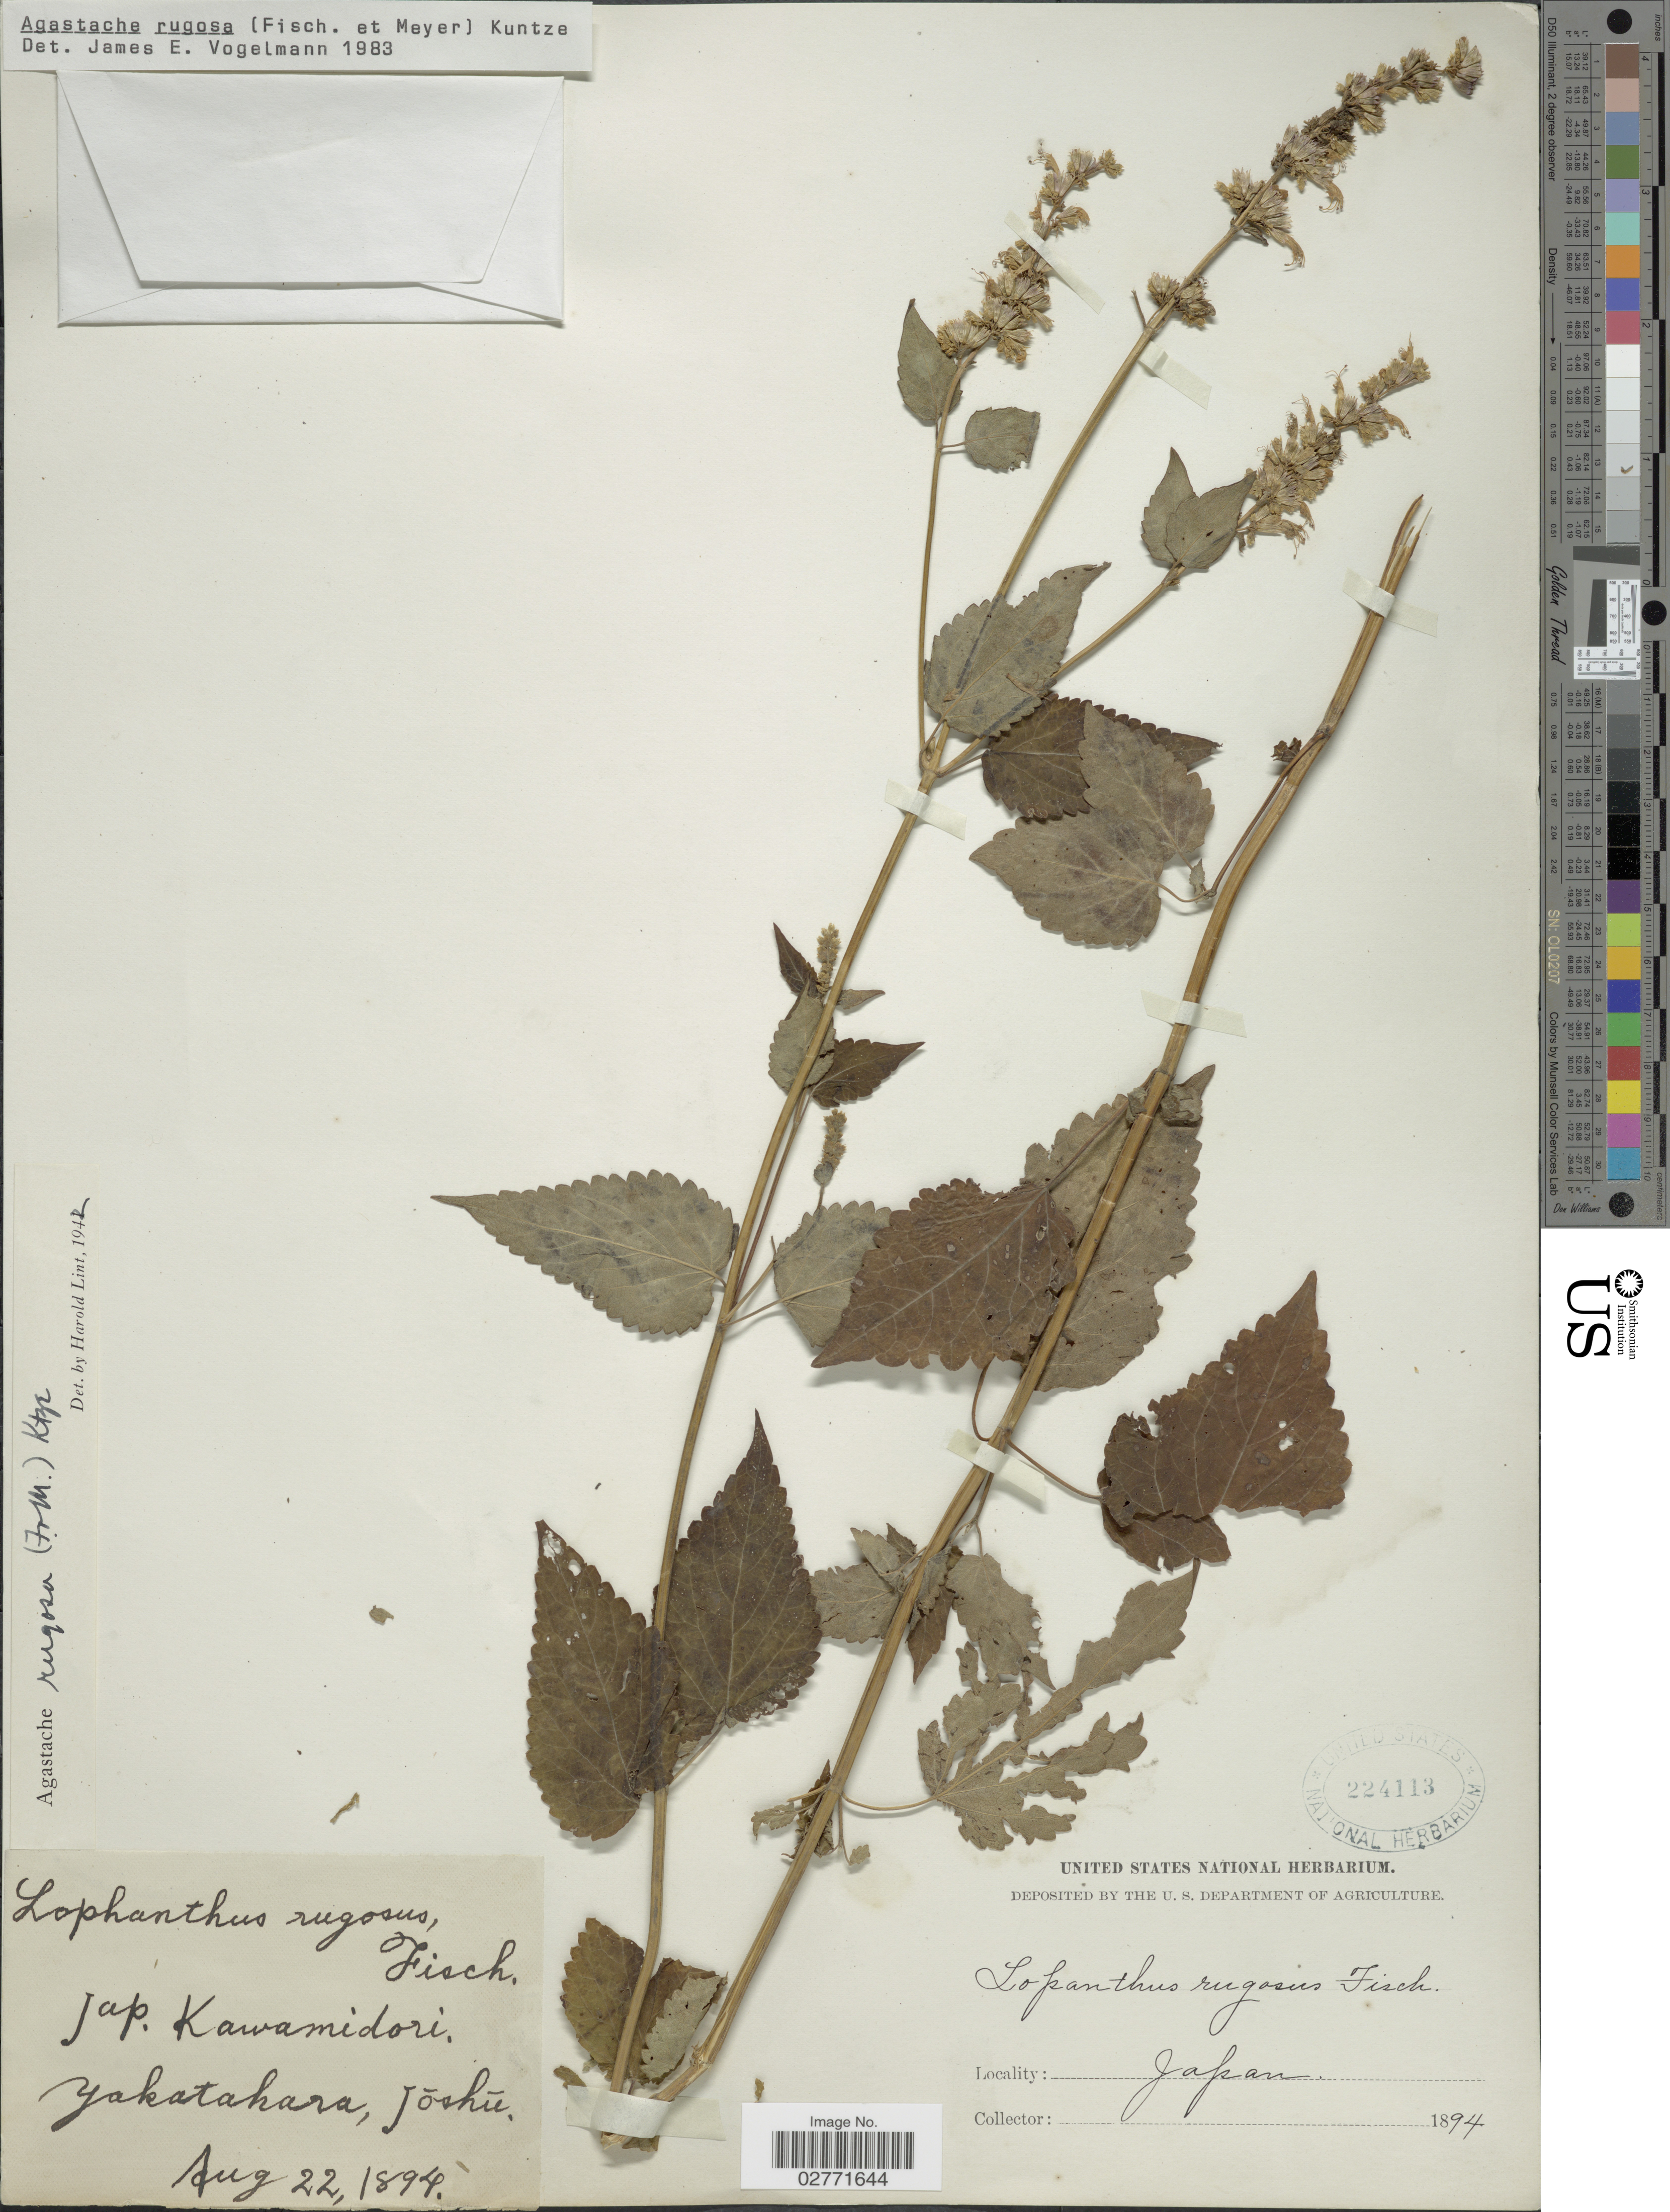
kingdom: Plantae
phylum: Tracheophyta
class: Magnoliopsida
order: Lamiales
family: Lamiaceae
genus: Agastache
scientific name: Agastache rugosa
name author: (Fisch. & C.A. Mey.) Kuntze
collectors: ex herb. United States National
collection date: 1894-08-22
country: Japan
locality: Yakatahara, Jóshú.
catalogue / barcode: US 224113